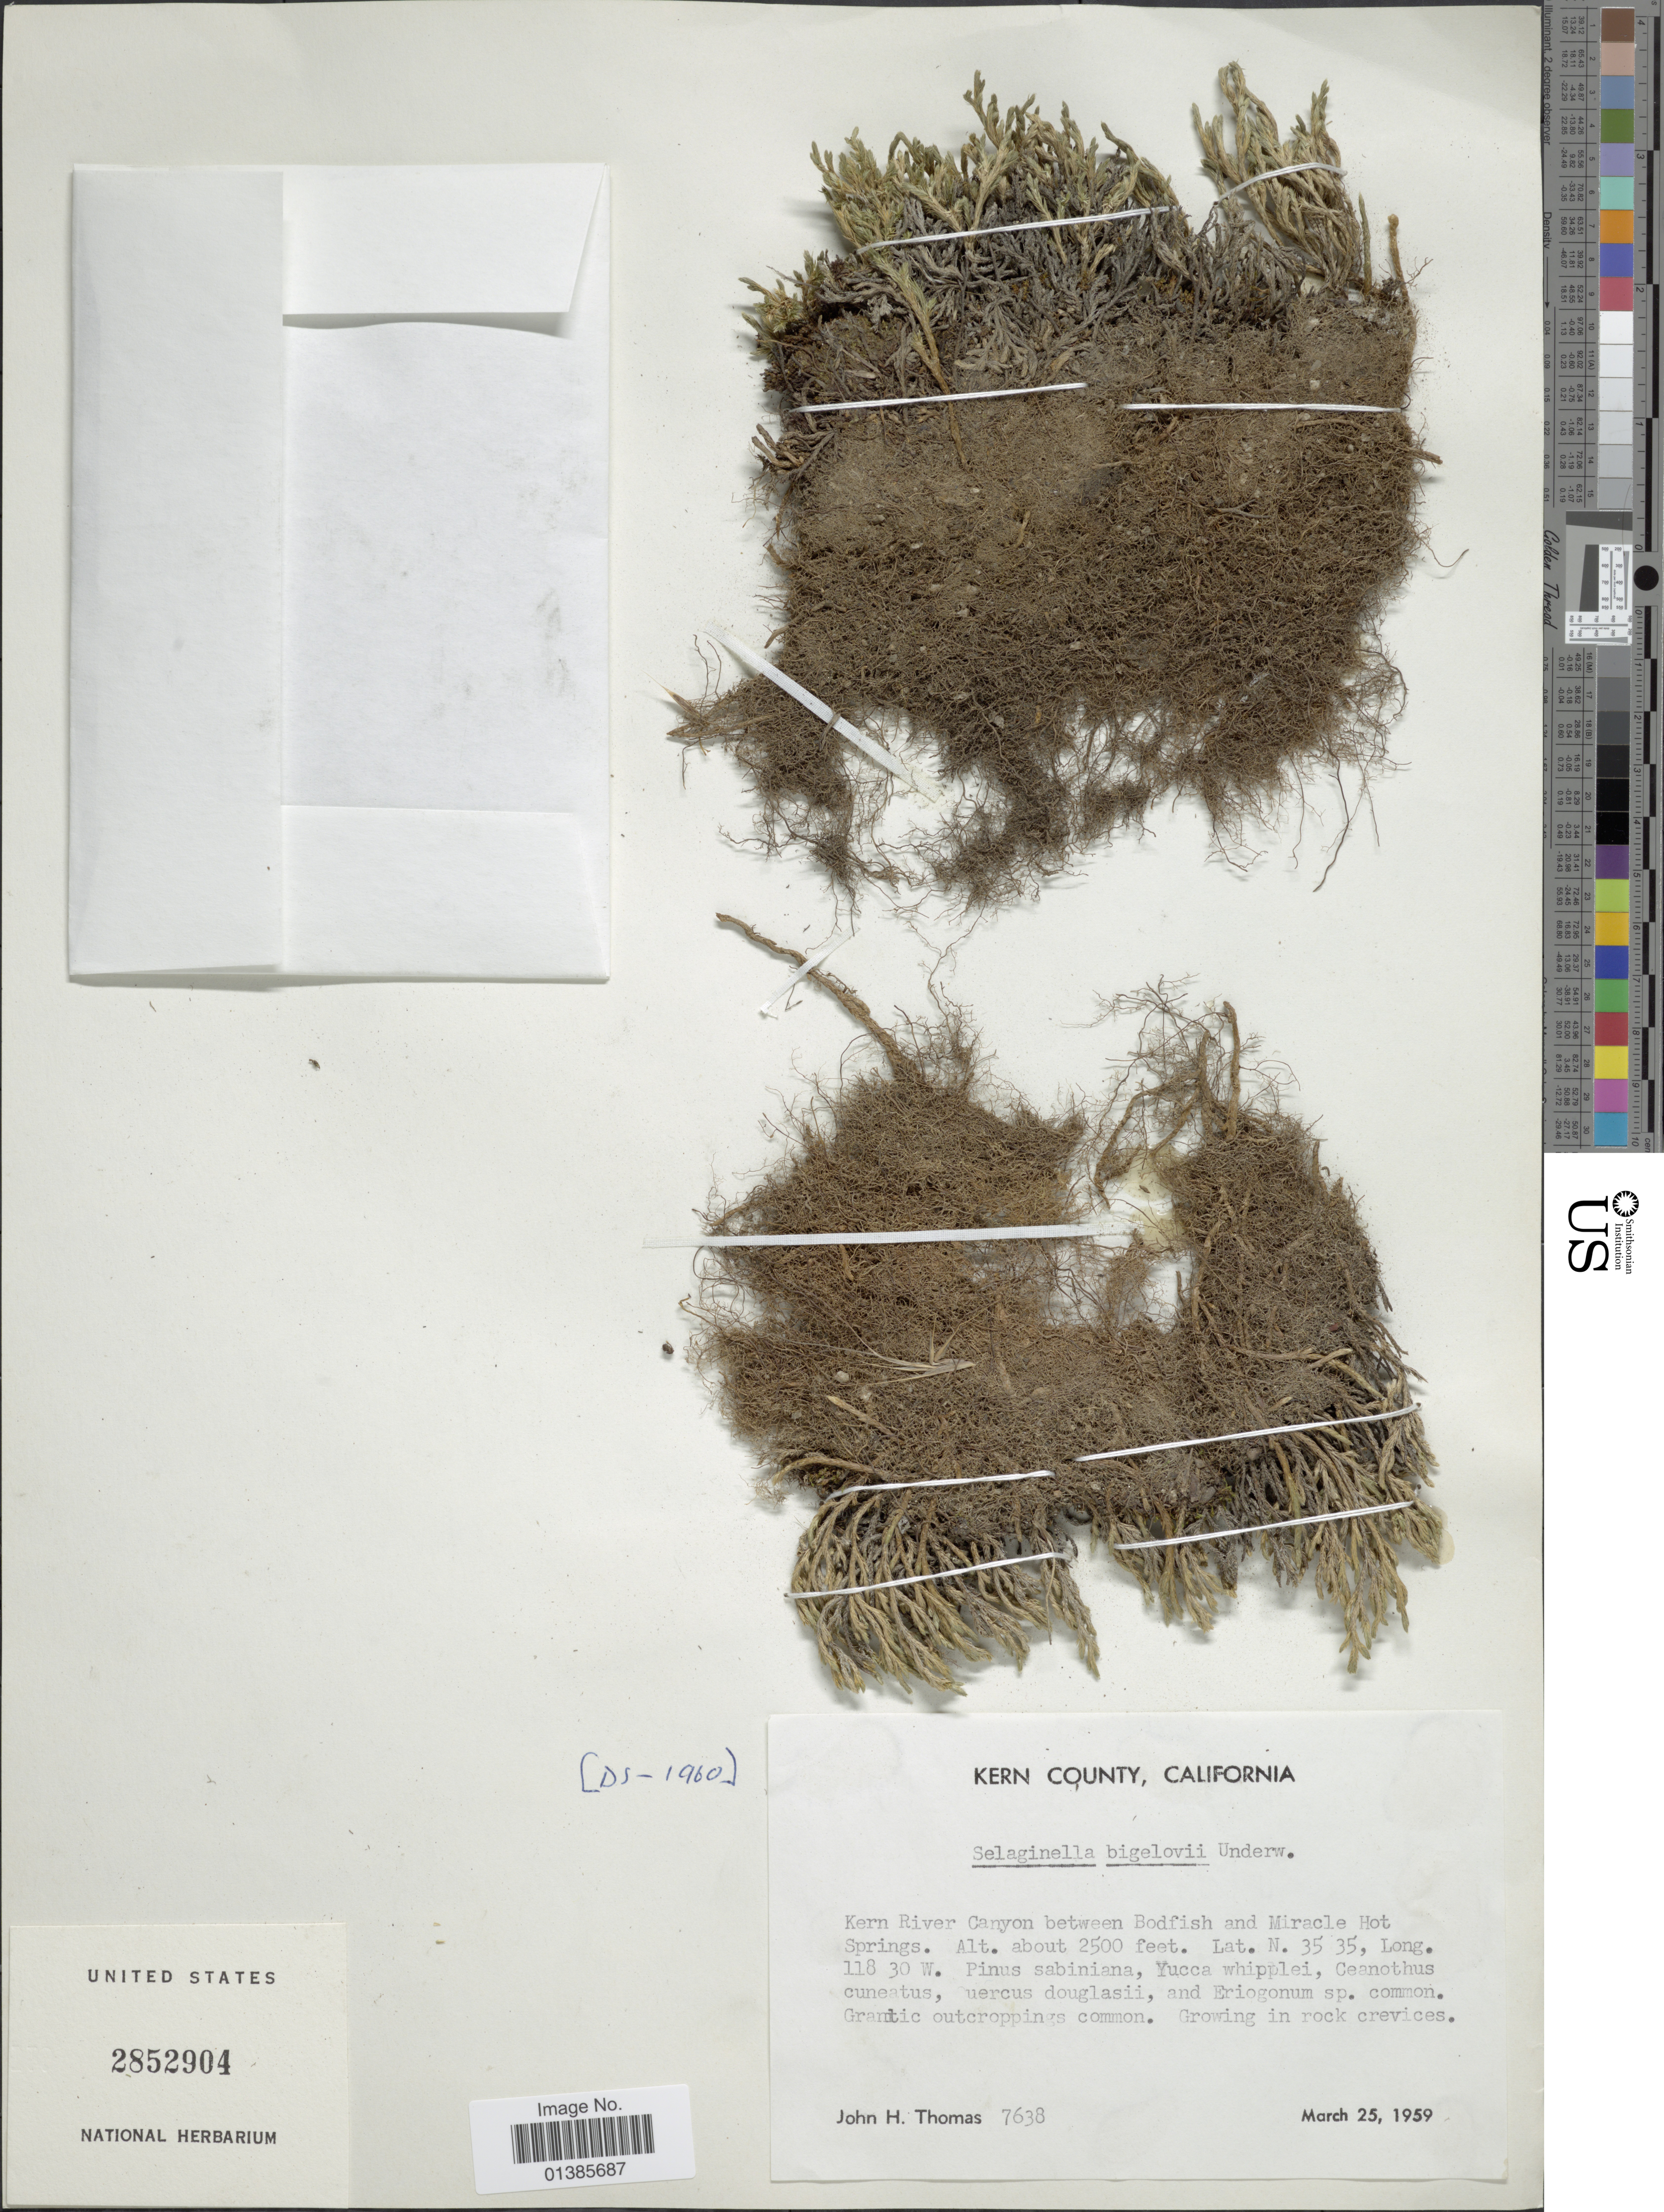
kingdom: Plantae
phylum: Tracheophyta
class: Lycopodiopsida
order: Selaginellales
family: Selaginellaceae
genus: Selaginella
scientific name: Selaginella bigelovii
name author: Underw.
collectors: J. H. Thomas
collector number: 7638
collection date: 1959-03-25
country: United States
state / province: California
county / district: Kern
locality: Kern County. Kern River Canyon between Bodfish and Miracle Hot Springs.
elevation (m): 762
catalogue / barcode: US 2852904